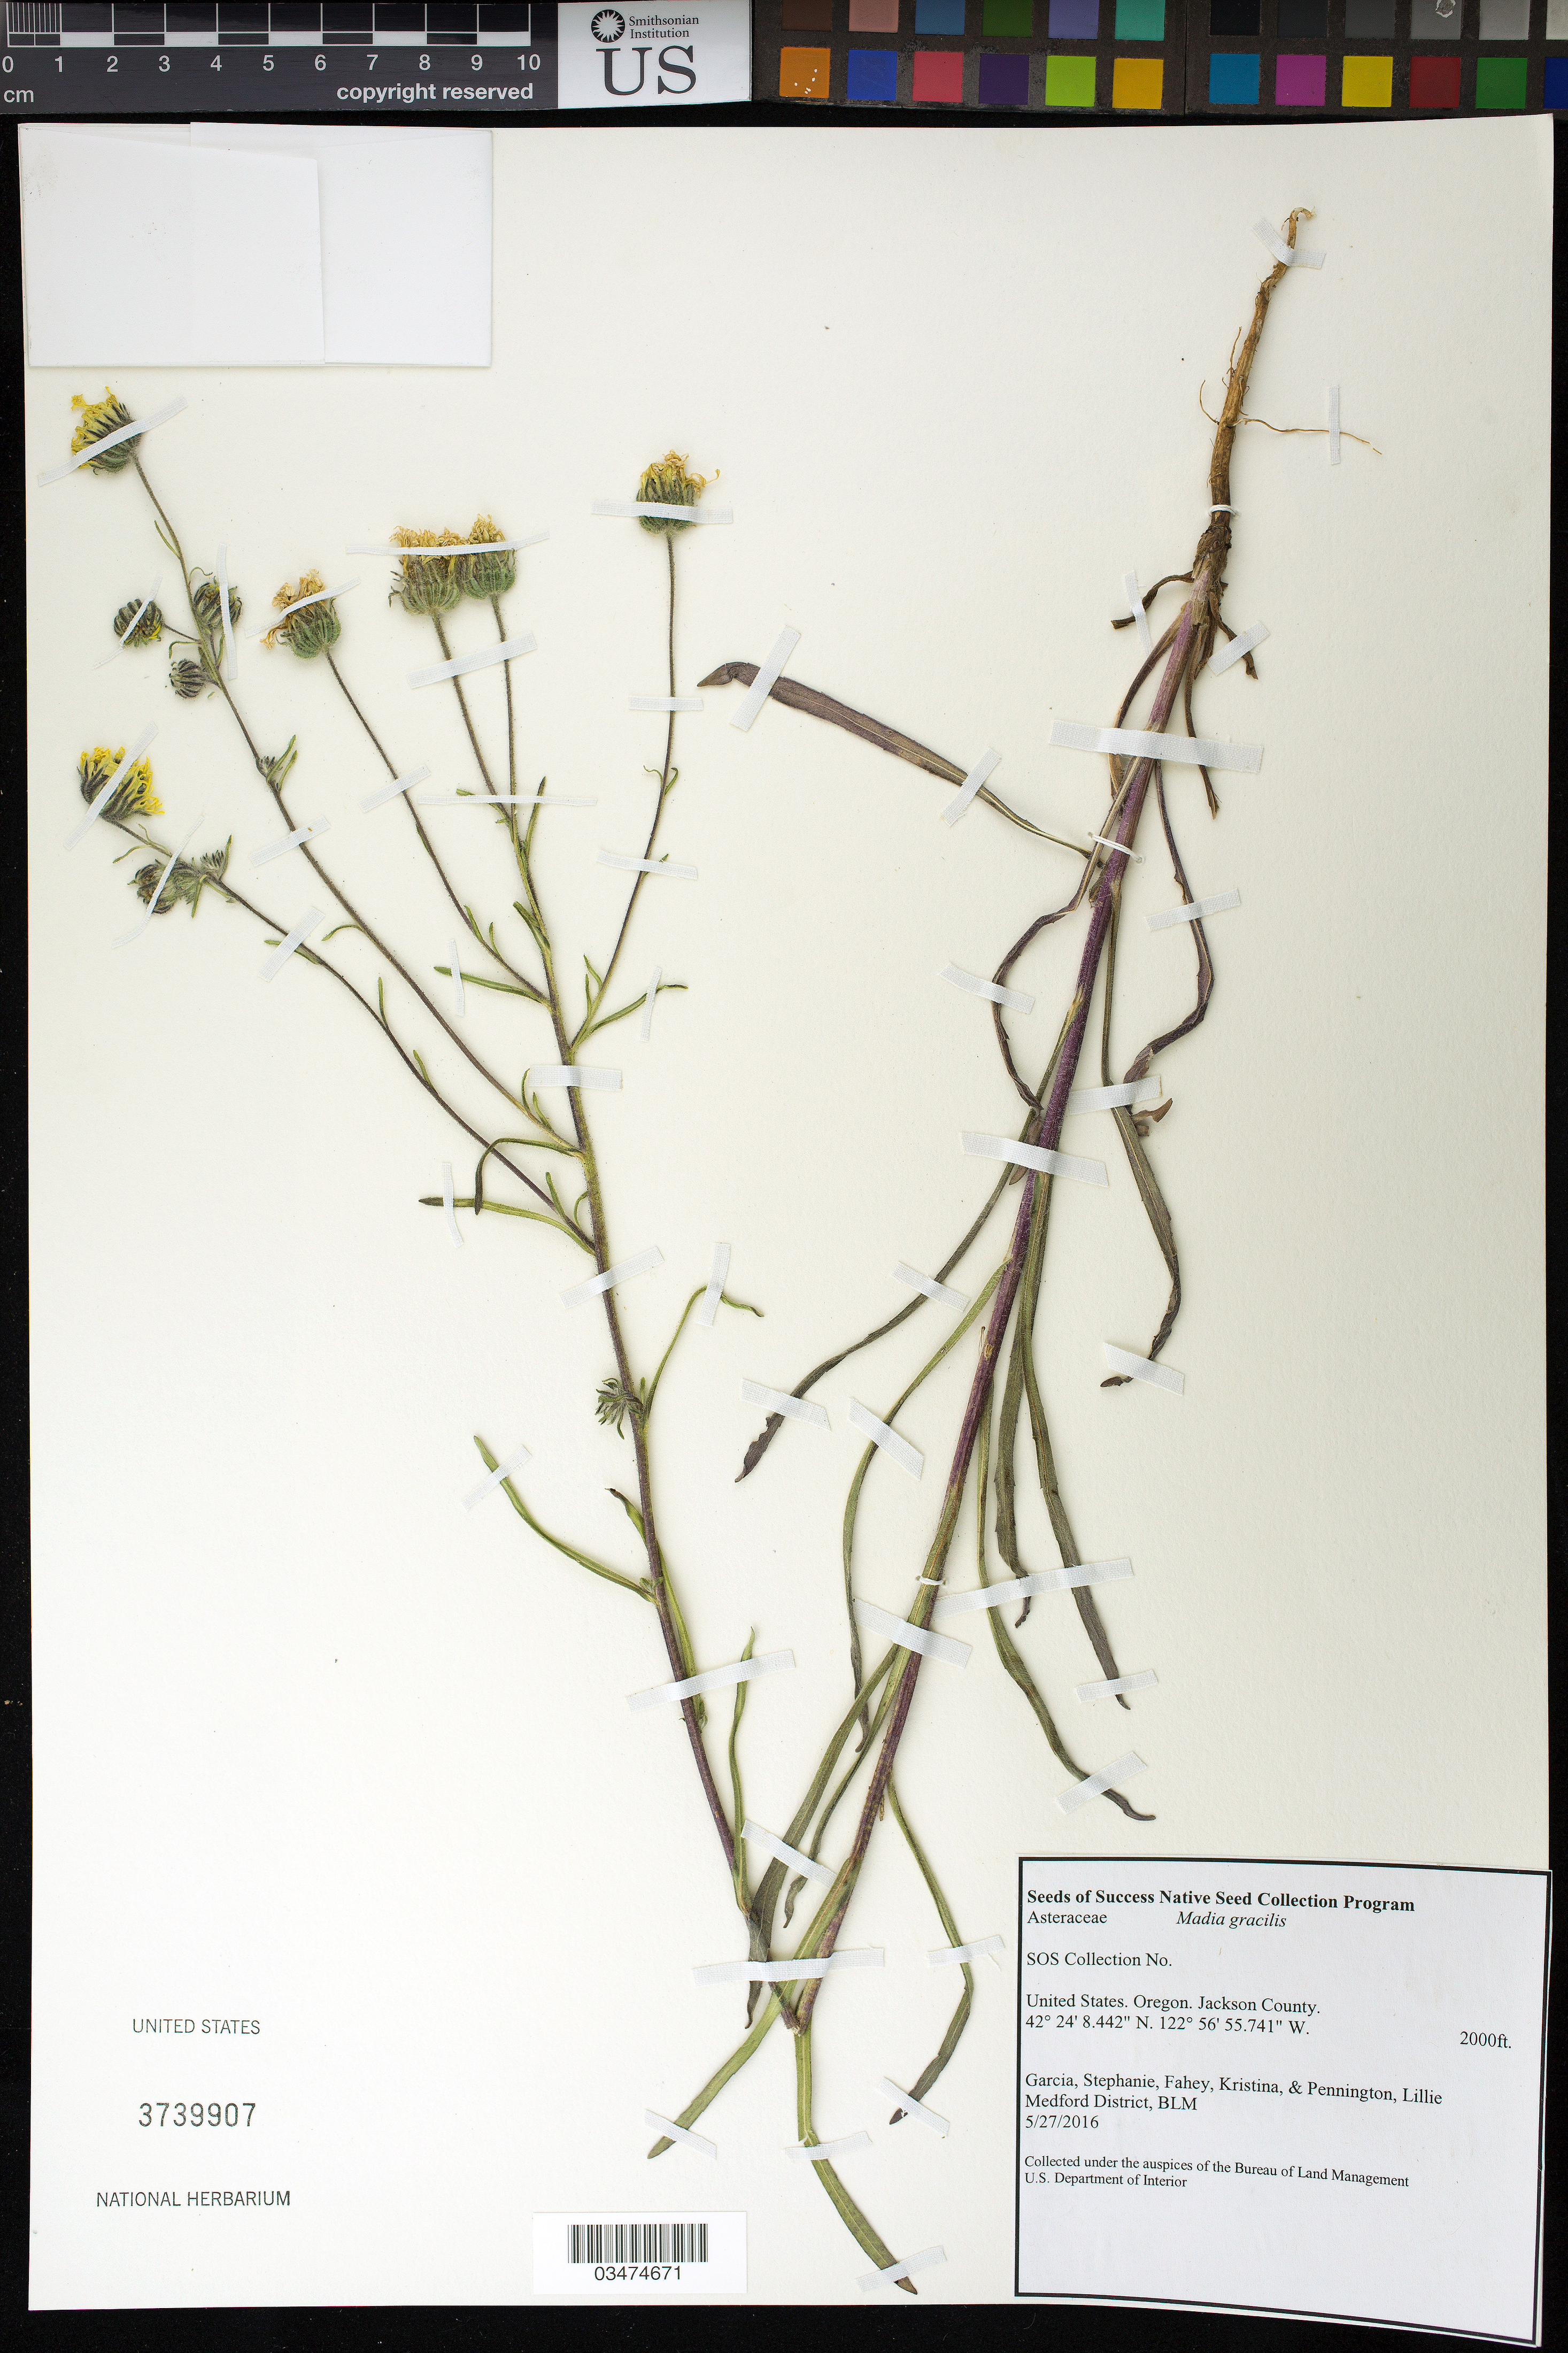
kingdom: Plantae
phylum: Tracheophyta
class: Magnoliopsida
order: Asterales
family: Asteraceae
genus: Madia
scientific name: Madia gracilis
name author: (Small ex Small) D.D. Keck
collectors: S. Garcia, K. Fahey & L. Pennington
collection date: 2016-05-27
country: United States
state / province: Oregon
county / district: Jackson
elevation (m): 610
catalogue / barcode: US 3739907